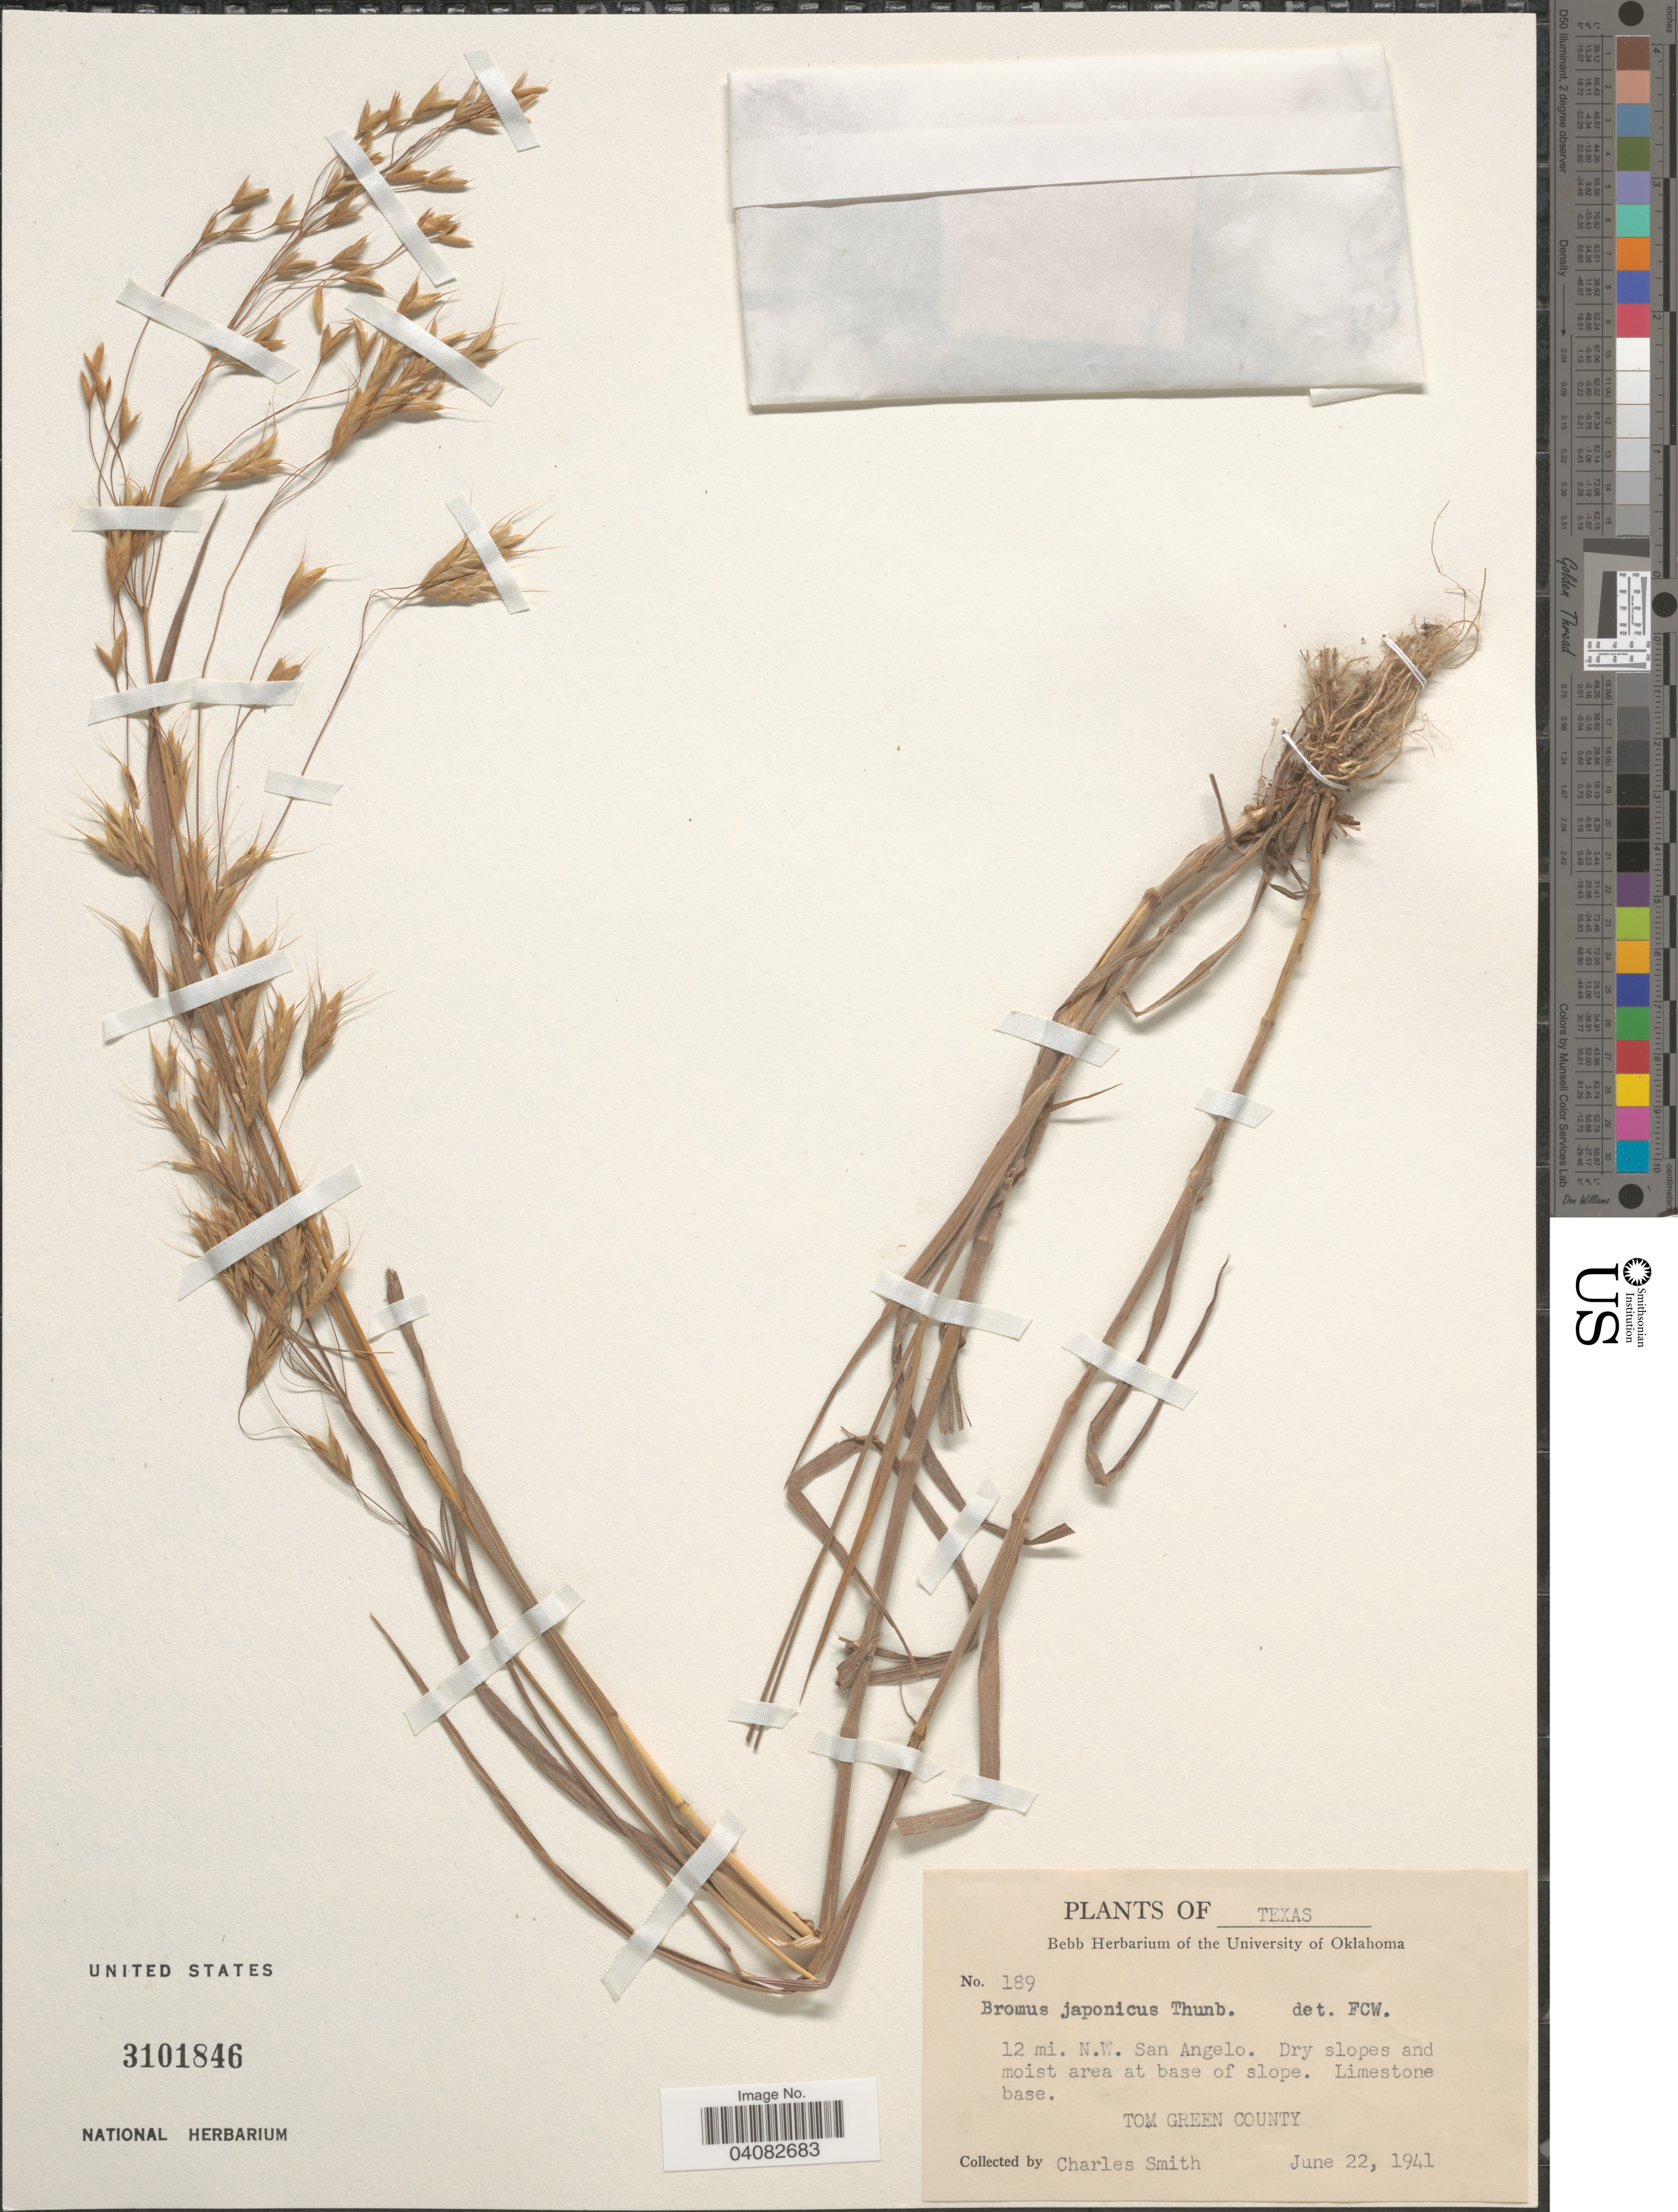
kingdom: Plantae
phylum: Tracheophyta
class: Liliopsida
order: Poales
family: Poaceae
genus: Bromus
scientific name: Bromus japonicus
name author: Houtt.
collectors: C. L. Smith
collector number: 189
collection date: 1941-06-22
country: United States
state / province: Texas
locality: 12 mi. N.W. San Angelo. Dry slopes and moist area at base of slope. Tom Green County.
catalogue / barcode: US 3101846